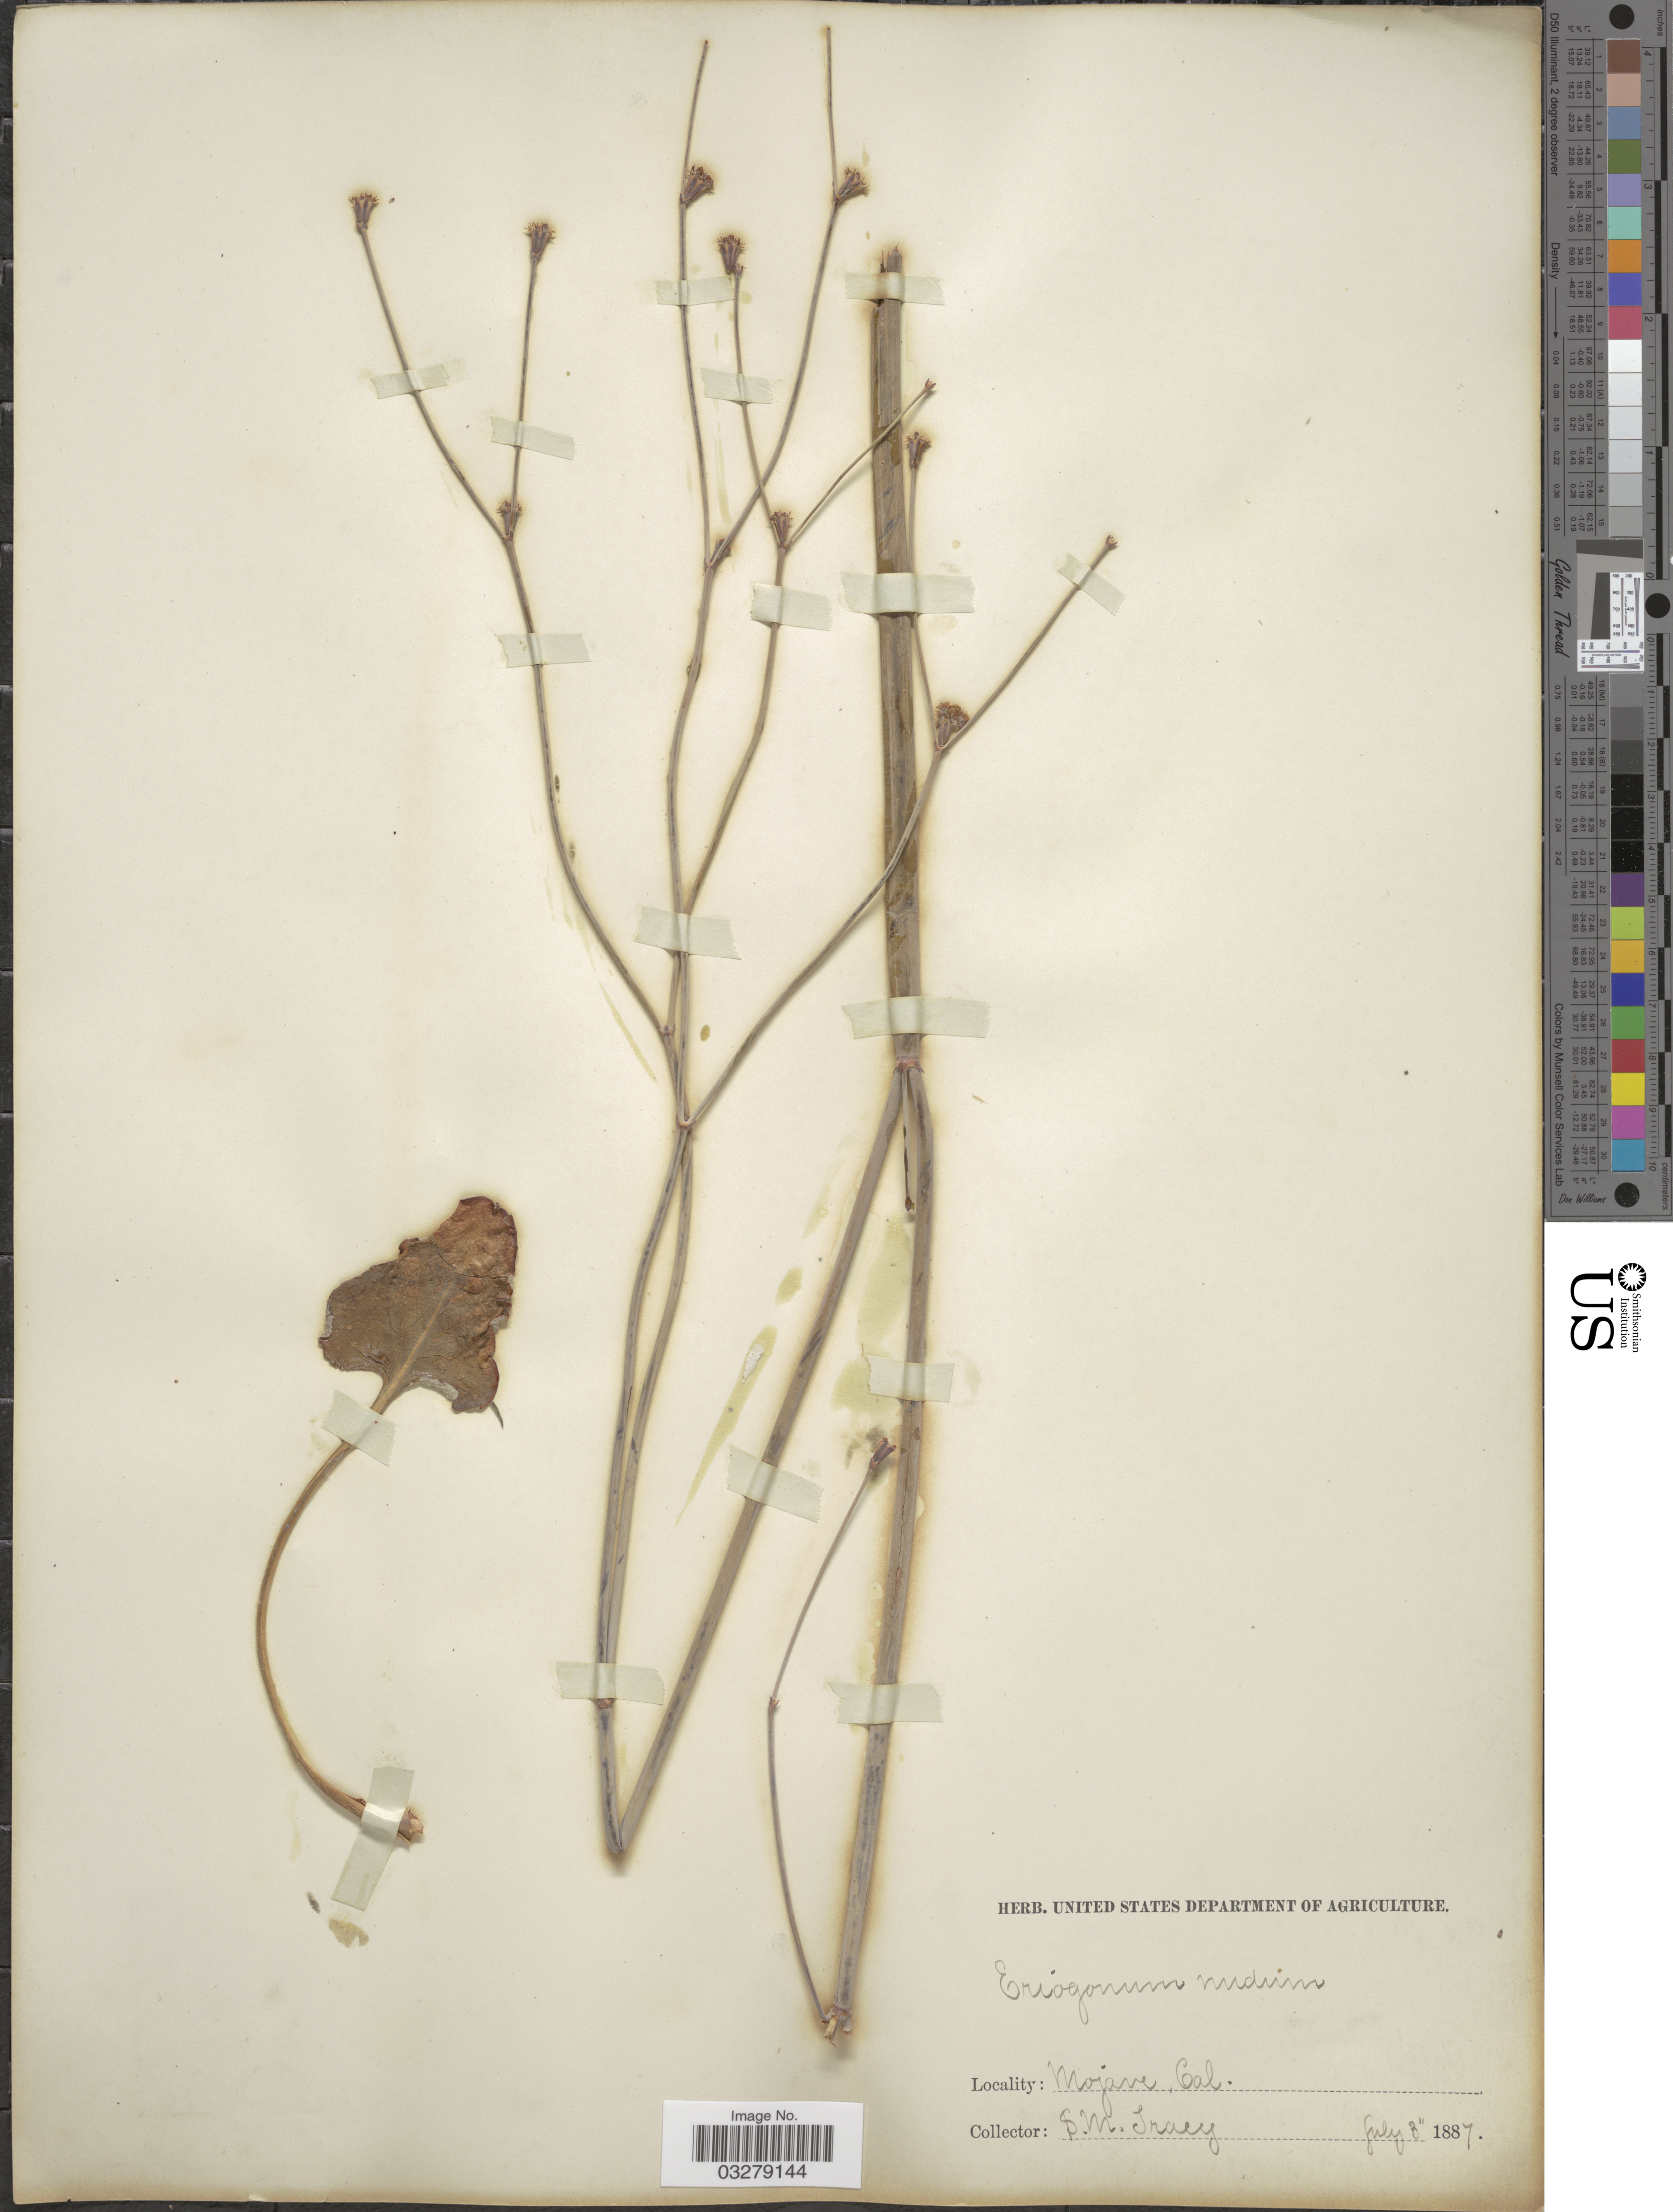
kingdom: Plantae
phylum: Tracheophyta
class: Magnoliopsida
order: Caryophyllales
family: Polygonaceae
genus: Eriogonum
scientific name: Eriogonum nudum var. westonii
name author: (S. Stokes) J.T. Howell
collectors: S. M. Tracy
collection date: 1887-07-03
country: United States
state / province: California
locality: Mojave.